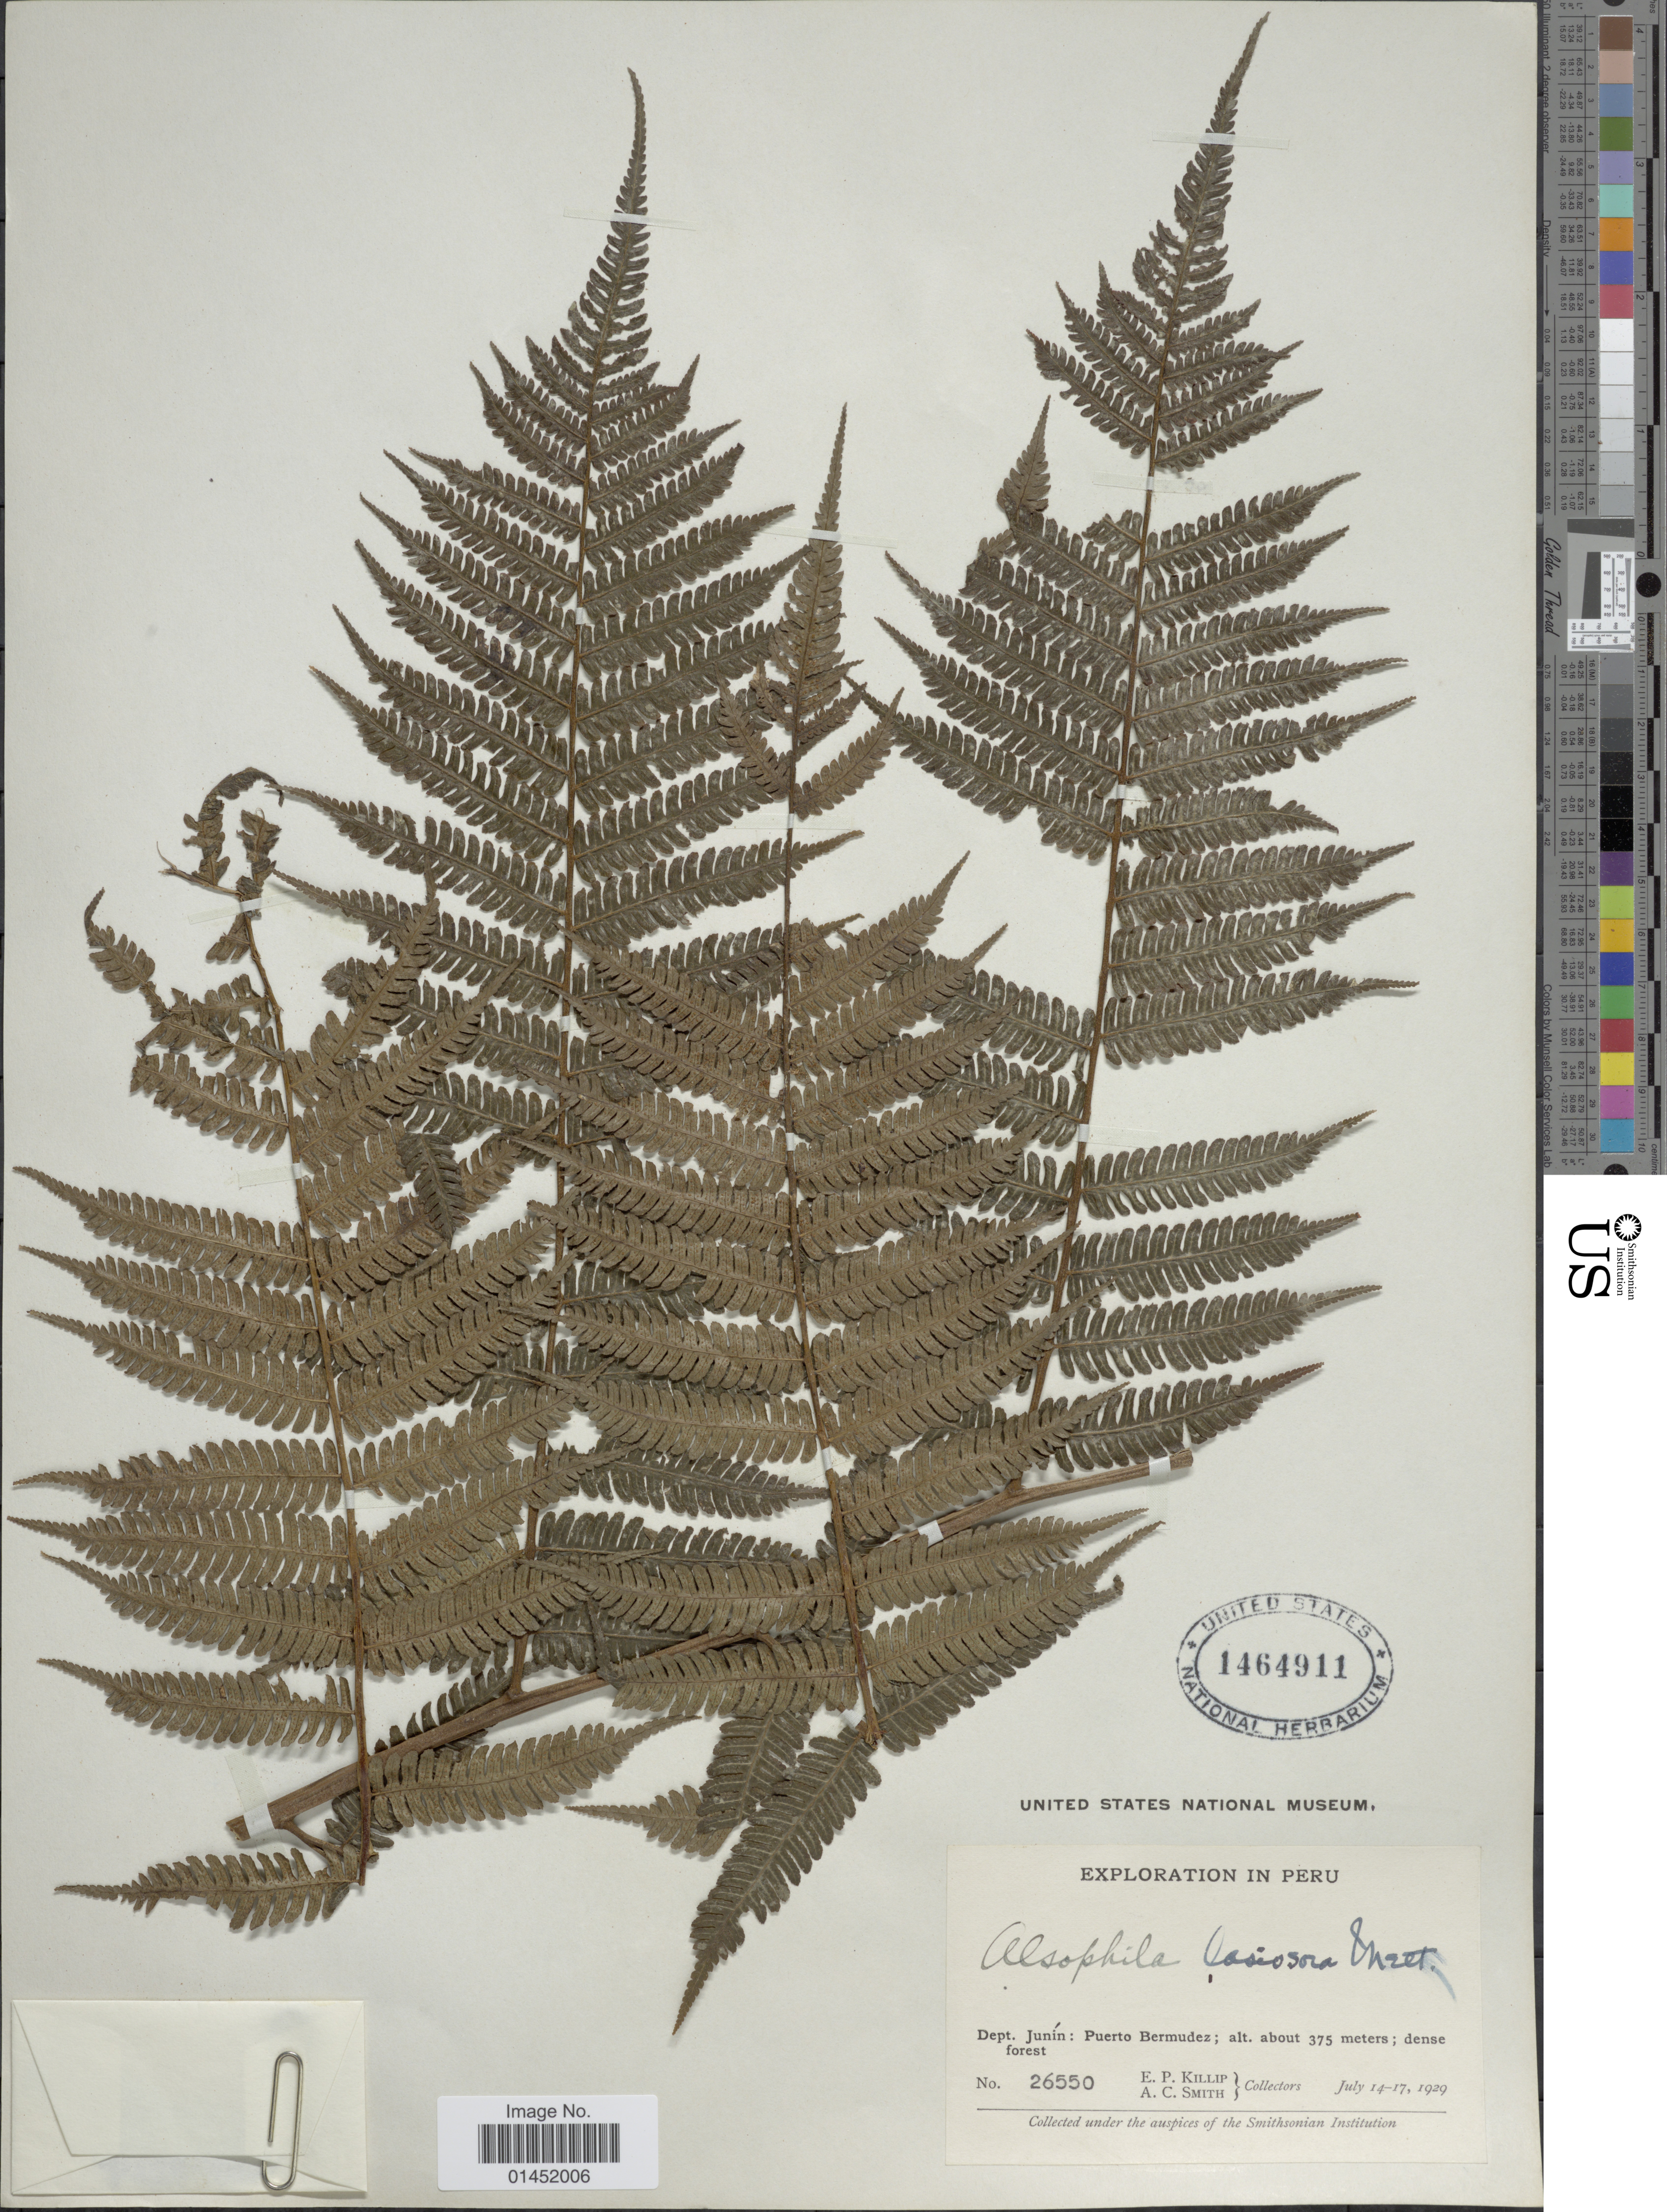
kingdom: Plantae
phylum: Tracheophyta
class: Polypodiopsida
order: Cyatheales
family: Cyatheaceae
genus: Cyathea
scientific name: Cyathea lasiosora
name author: (Mett. ex Kuhn) Domin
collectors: E. P. Killip & A. C. Smith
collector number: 26550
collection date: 1929-07-14/1929-07-17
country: Peru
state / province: Junín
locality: Dept. Junín: Puerto Bermudez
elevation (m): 375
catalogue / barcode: US 1464911